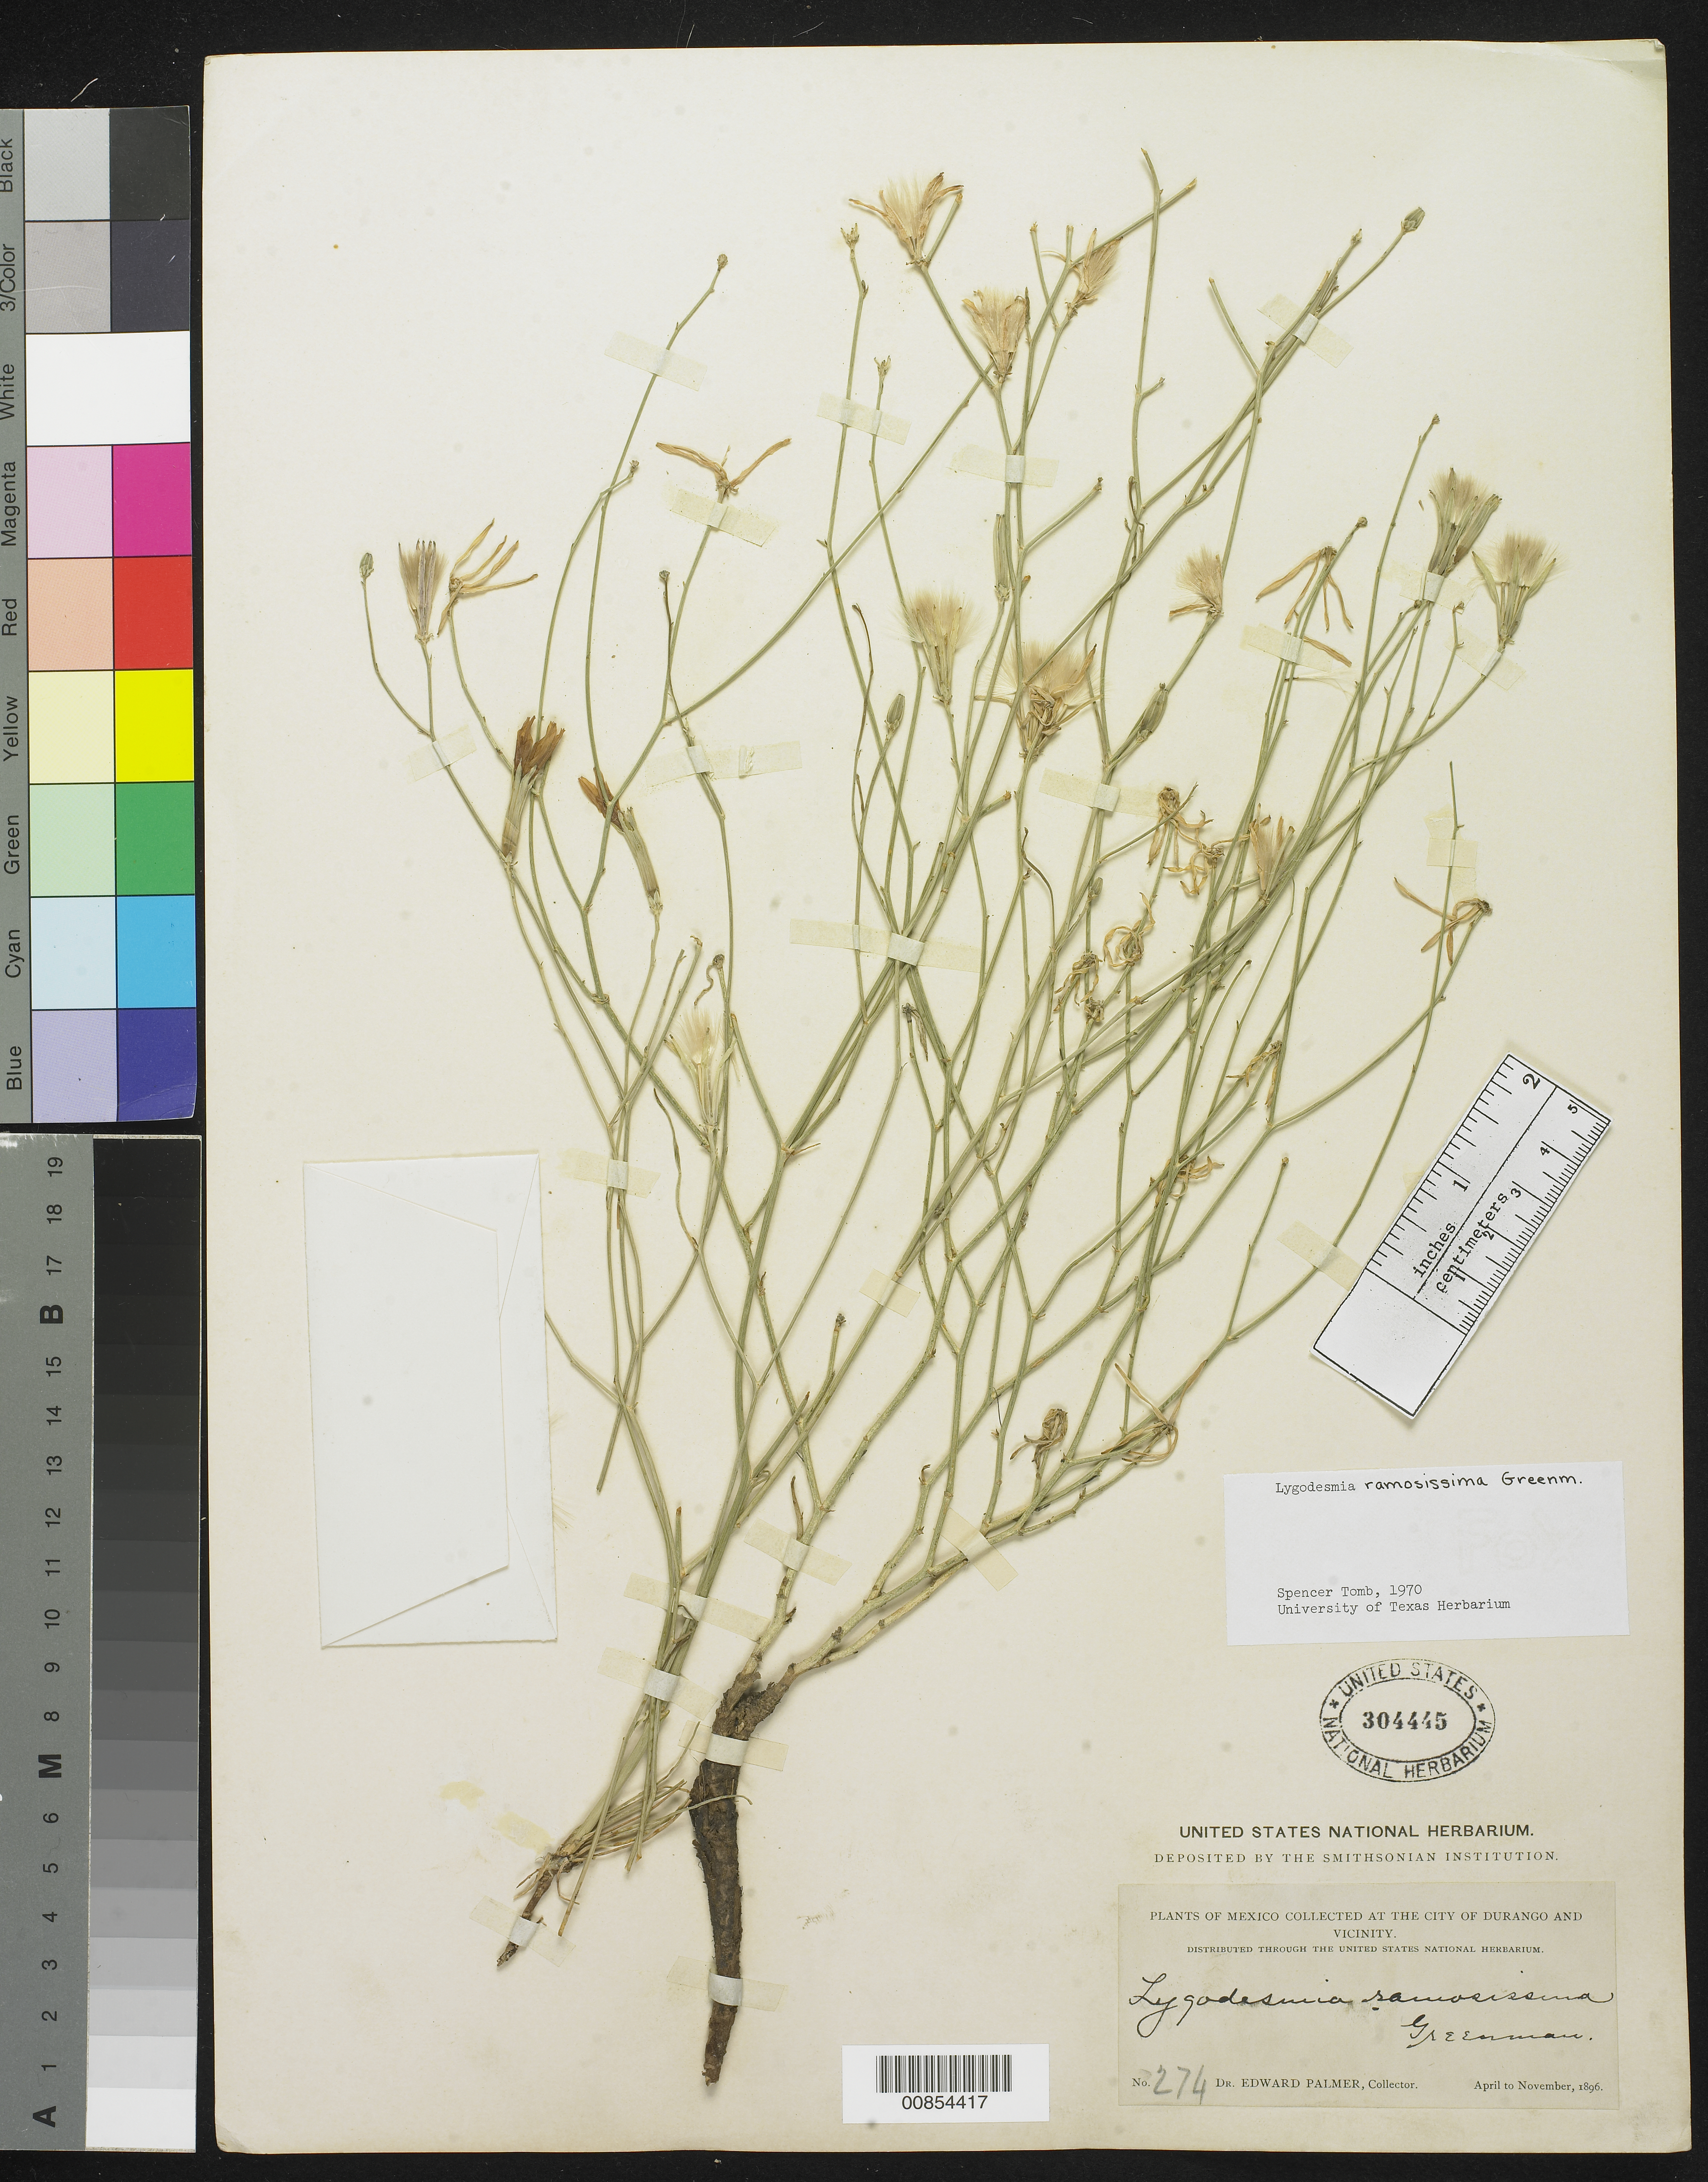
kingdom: Plantae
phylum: Tracheophyta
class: Magnoliopsida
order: Asterales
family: Asteraceae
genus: Lygodesmia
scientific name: Lygodesmia ramosissima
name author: Greenm.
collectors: E. Palmer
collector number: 274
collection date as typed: Apr 1896 to -- Nov 1896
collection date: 1896-04/1896-11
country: Mexico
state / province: Durango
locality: City of Durango and vicinity.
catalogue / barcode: US 304445